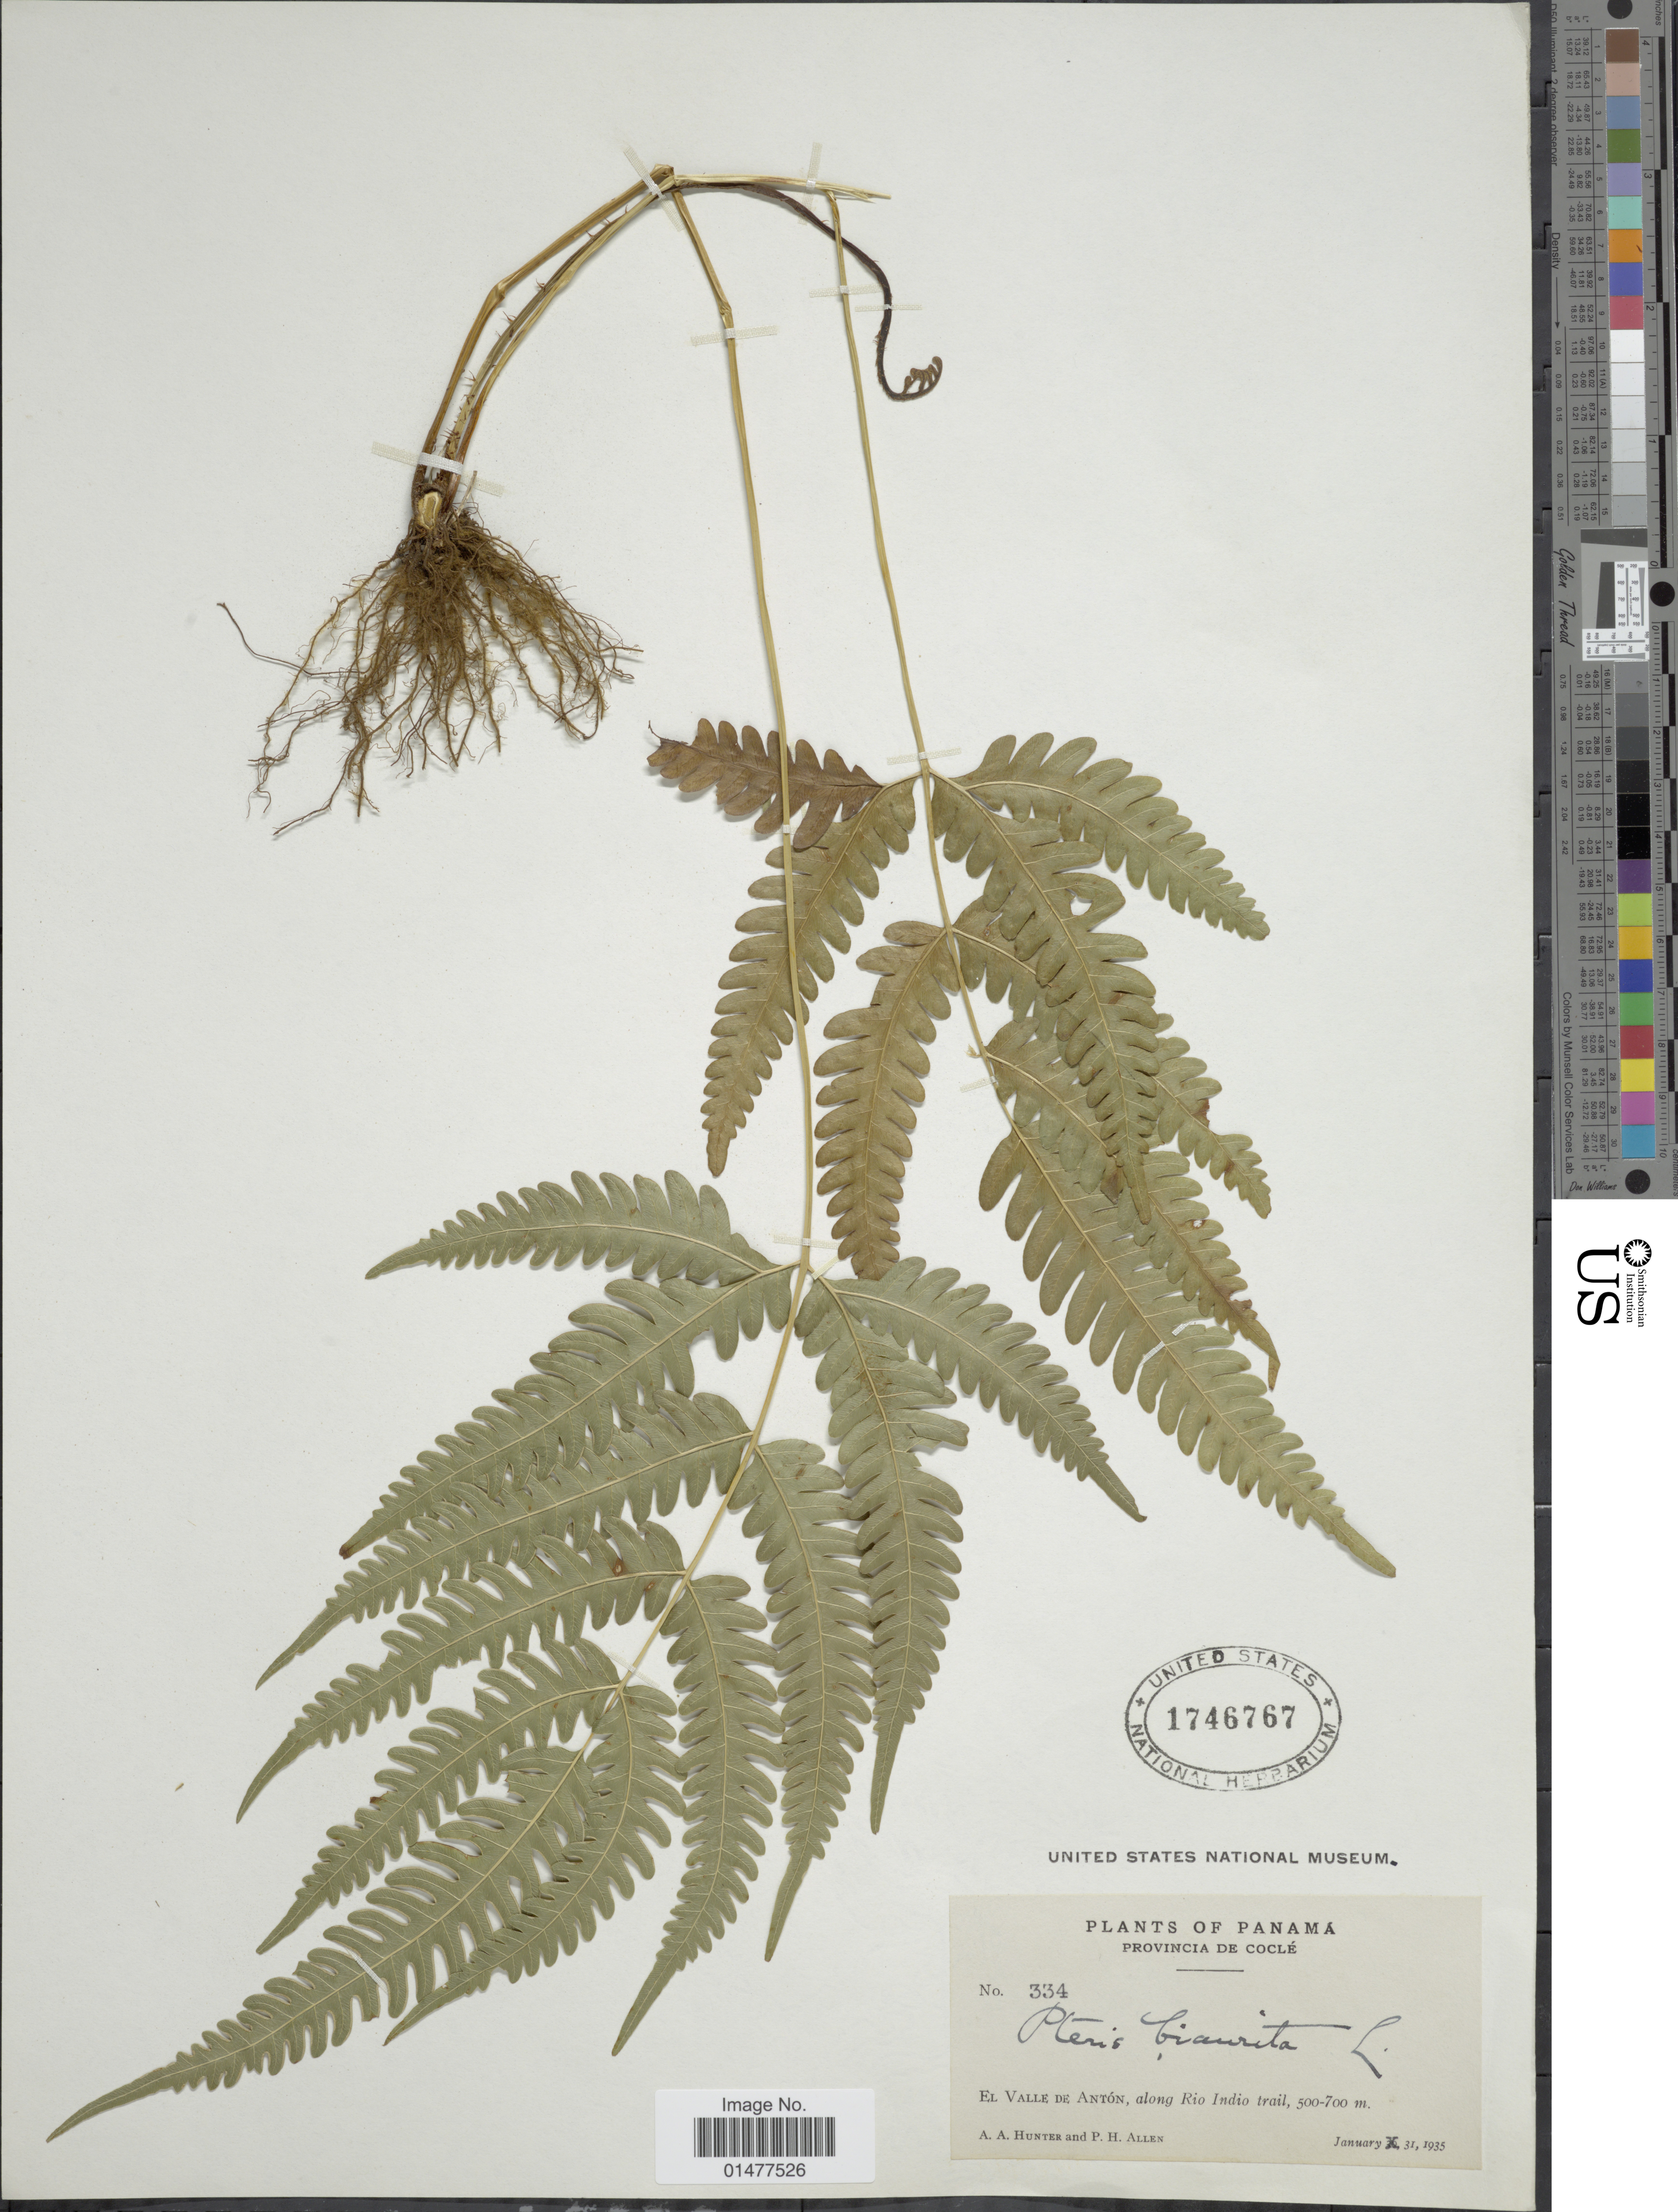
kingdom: Plantae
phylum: Tracheophyta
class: Polypodiopsida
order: Polypodiales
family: Pteridaceae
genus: Pteris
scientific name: Pteris biaurita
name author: L.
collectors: A. Hunter & P. H. Allen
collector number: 334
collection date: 1935-01-31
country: Panama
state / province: Coclé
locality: El Valle de Antón, along Rio Indio trail.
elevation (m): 500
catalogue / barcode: US 1746767